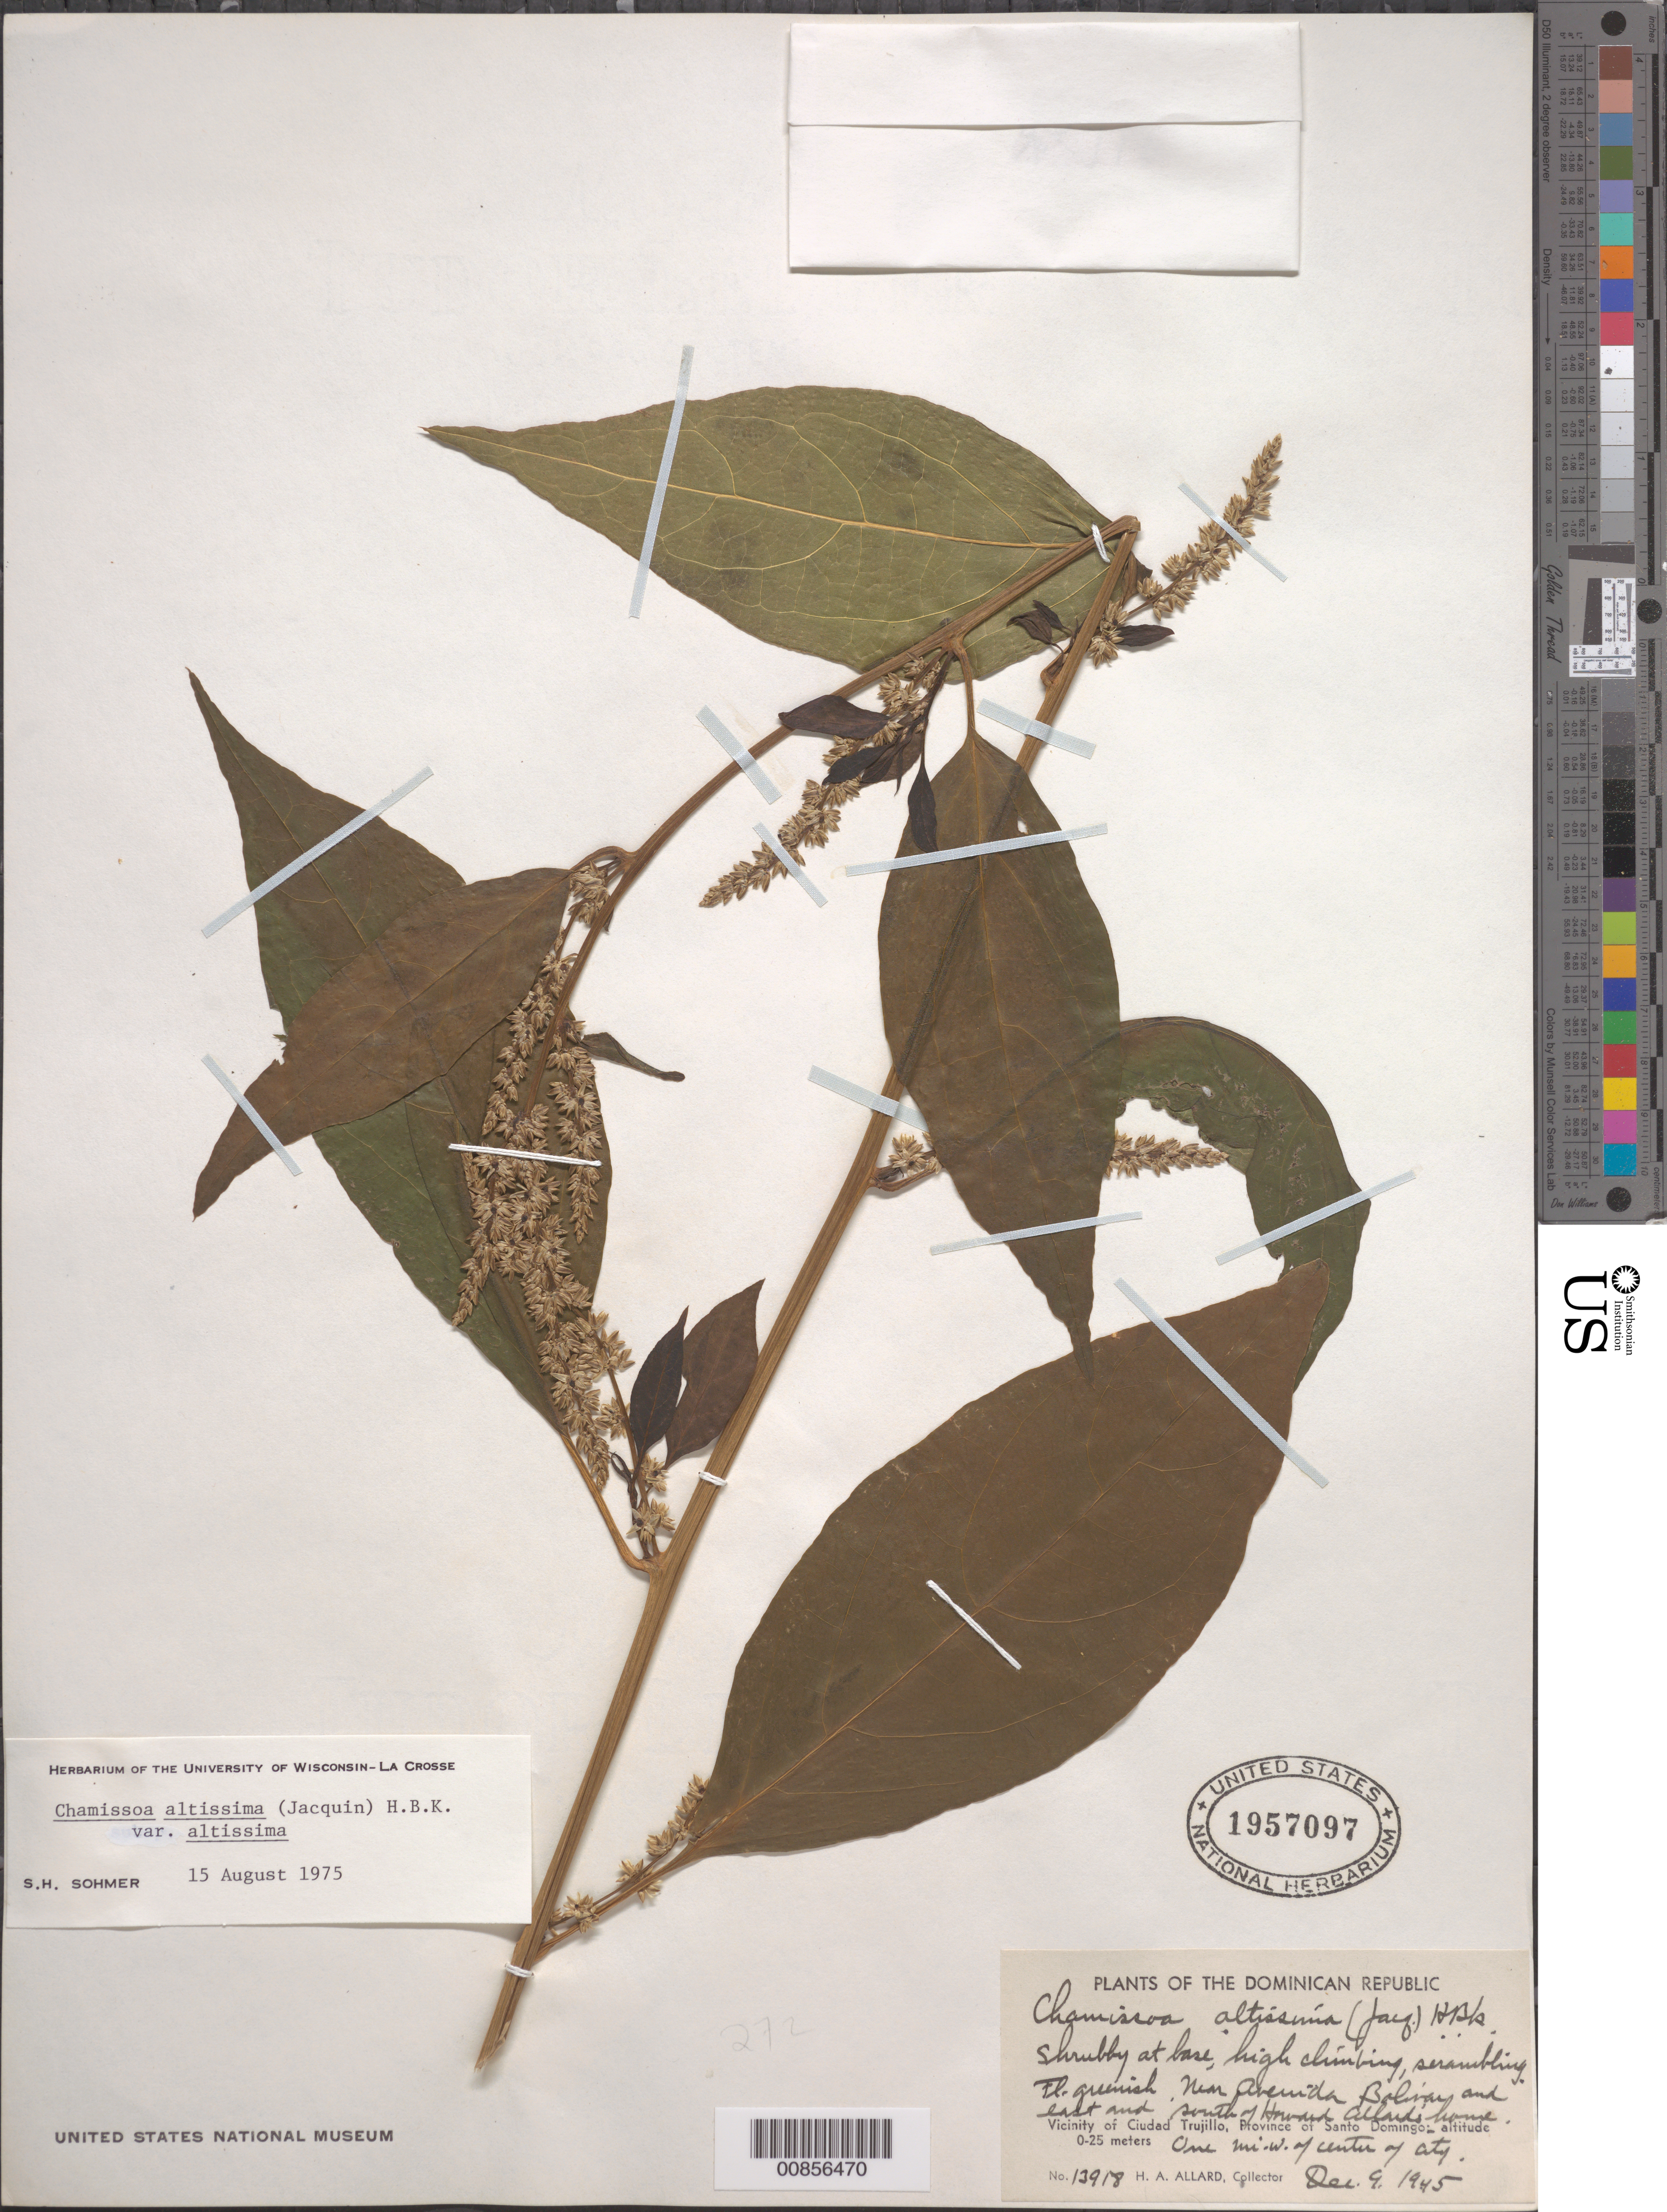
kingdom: Plantae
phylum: Tracheophyta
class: Magnoliopsida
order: Caryophyllales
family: Amaranthaceae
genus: Chamissoa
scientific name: Chamissoa altissima var. altissima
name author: (Jacq.) Kunth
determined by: Sohmer, S. H.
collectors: H. A. Allard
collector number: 13918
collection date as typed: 09 Dec 1945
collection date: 1945-12-09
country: Dominican Republic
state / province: Distrito Nacional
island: Hispaniola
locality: Vicinity of Ciudad Trujillo, Province of Santo Domingo (obsolete). Near Avenida Bolivar and east and south of Howard Allard's home. One mile W of center of city.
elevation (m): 0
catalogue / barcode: US 1957097